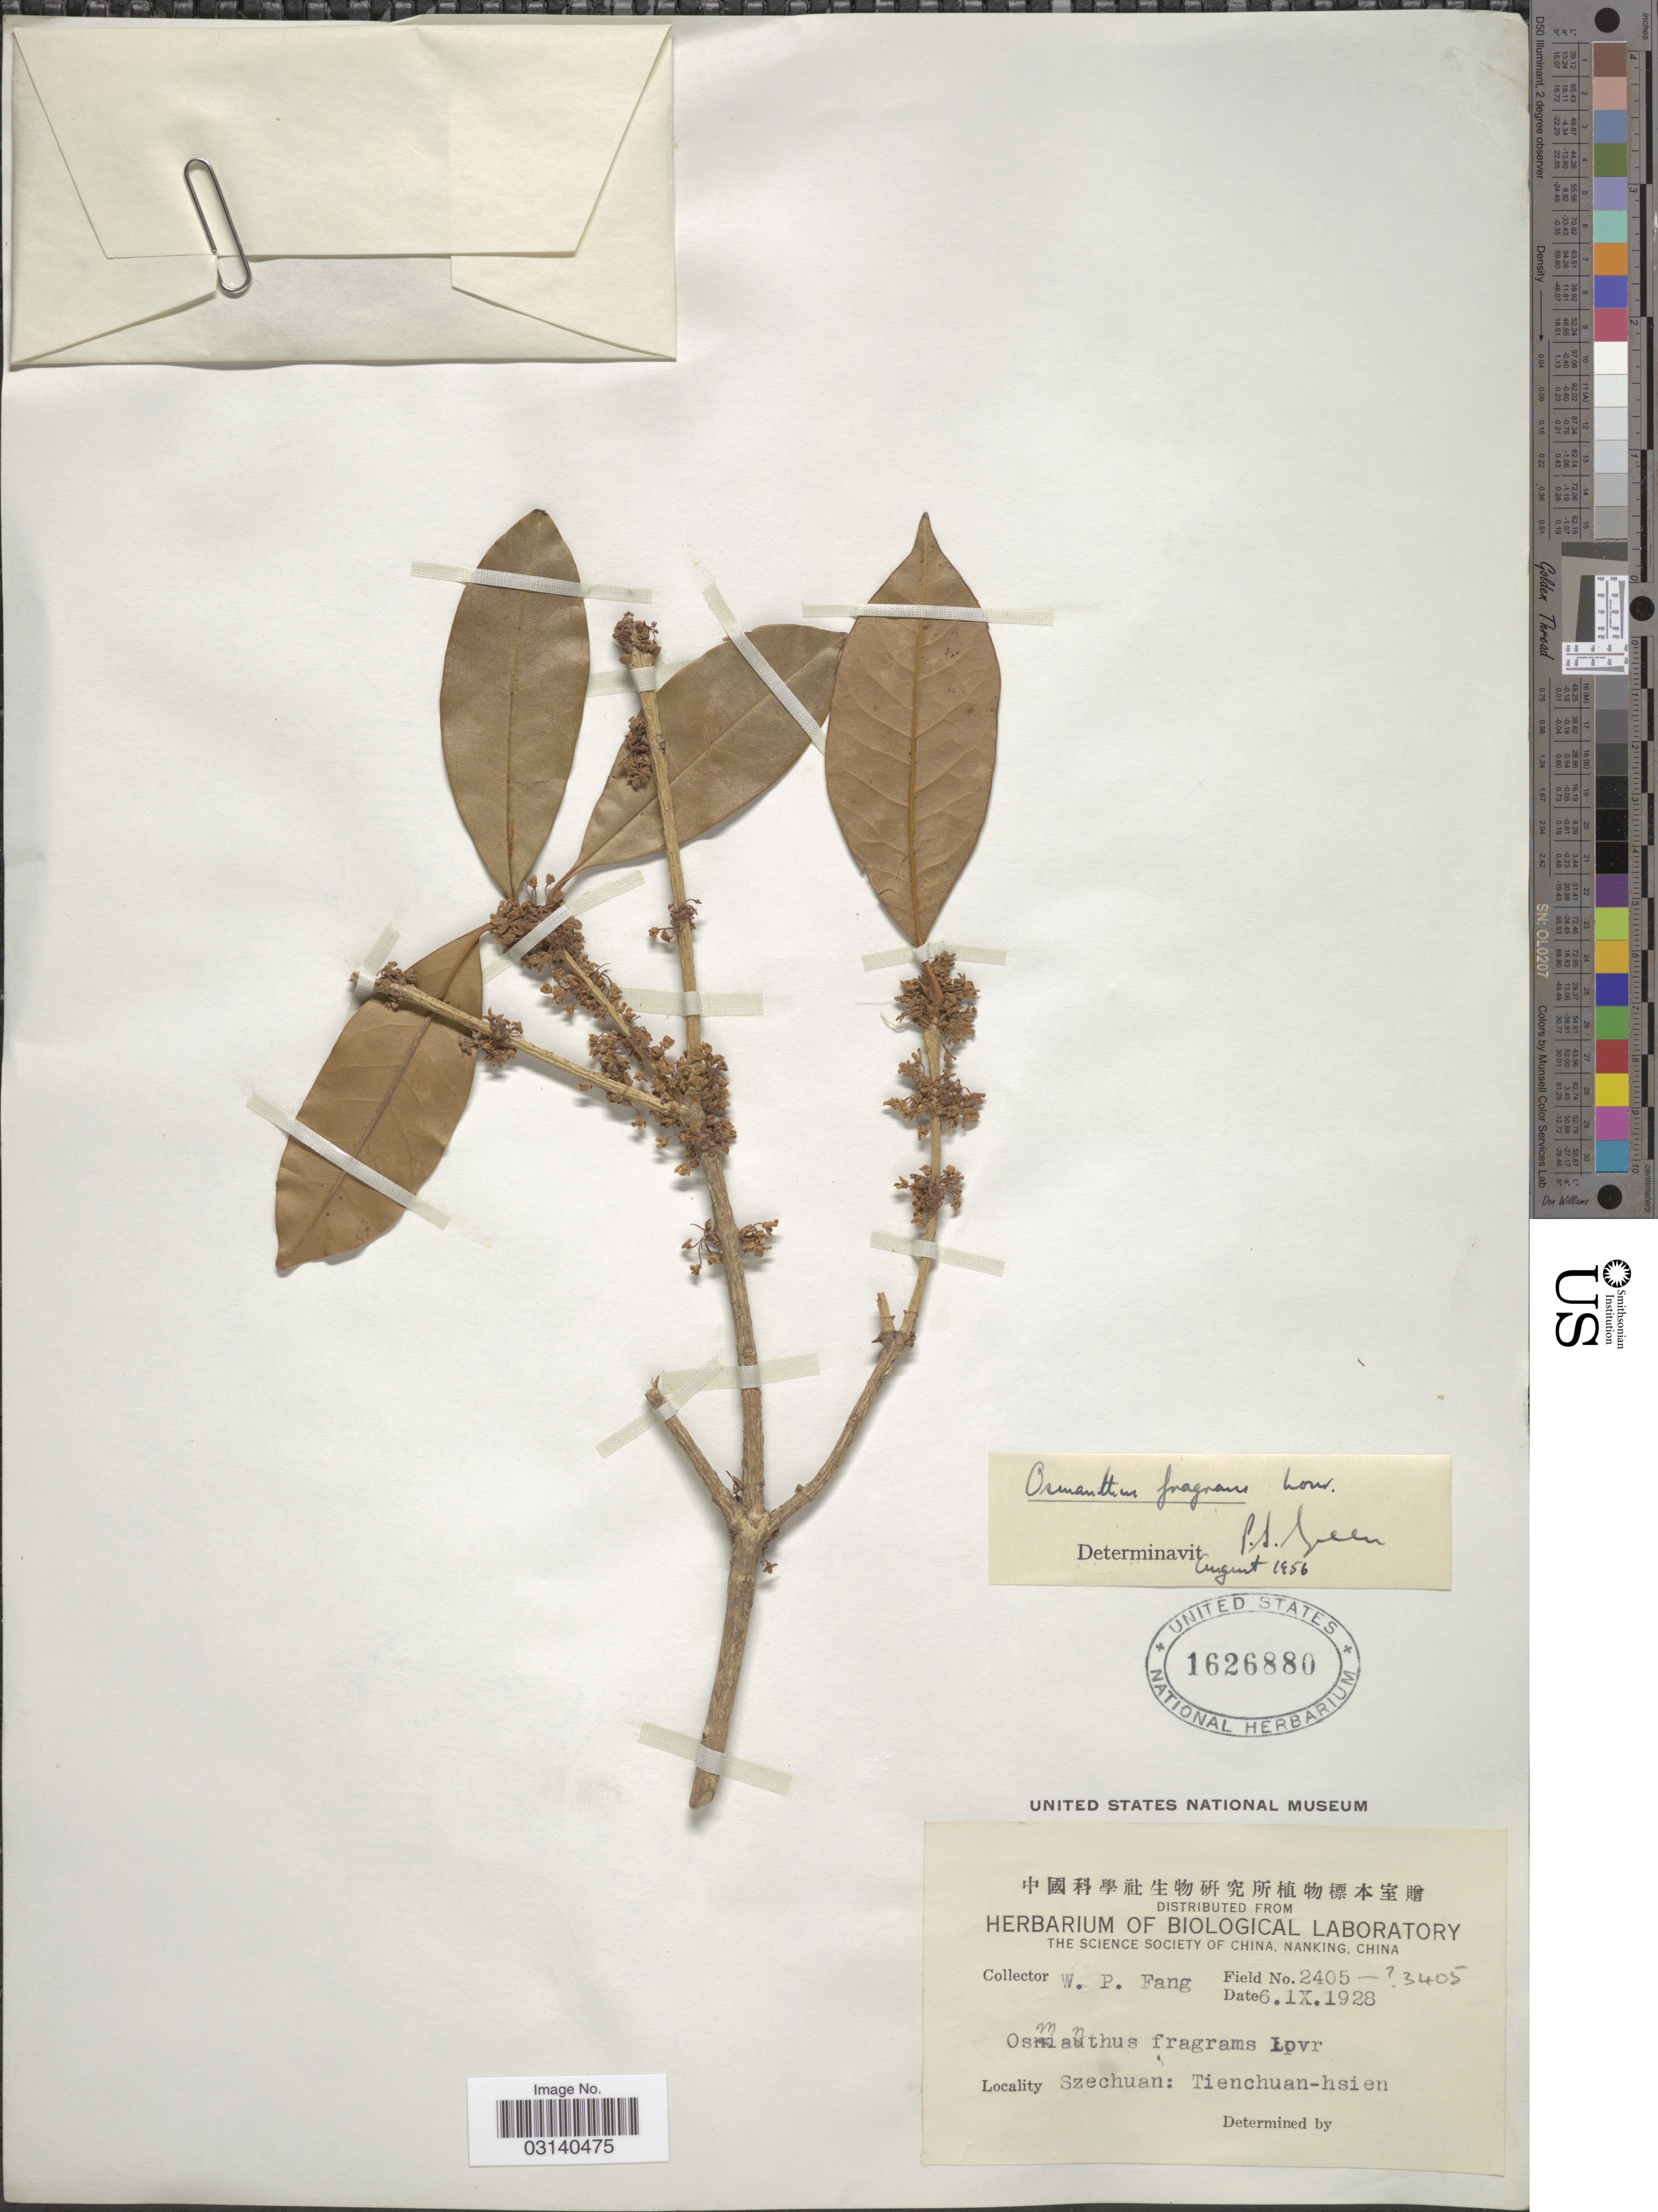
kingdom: Plantae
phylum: Tracheophyta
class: Magnoliopsida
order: Lamiales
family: Oleaceae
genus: Osmanthus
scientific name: Osmanthus fragrans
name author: Lour.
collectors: W. P. Fang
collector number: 2405-3405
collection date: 1928-09-06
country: China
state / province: Sichuan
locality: Szechuan: Tienchuan-hsien.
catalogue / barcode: US 1626880